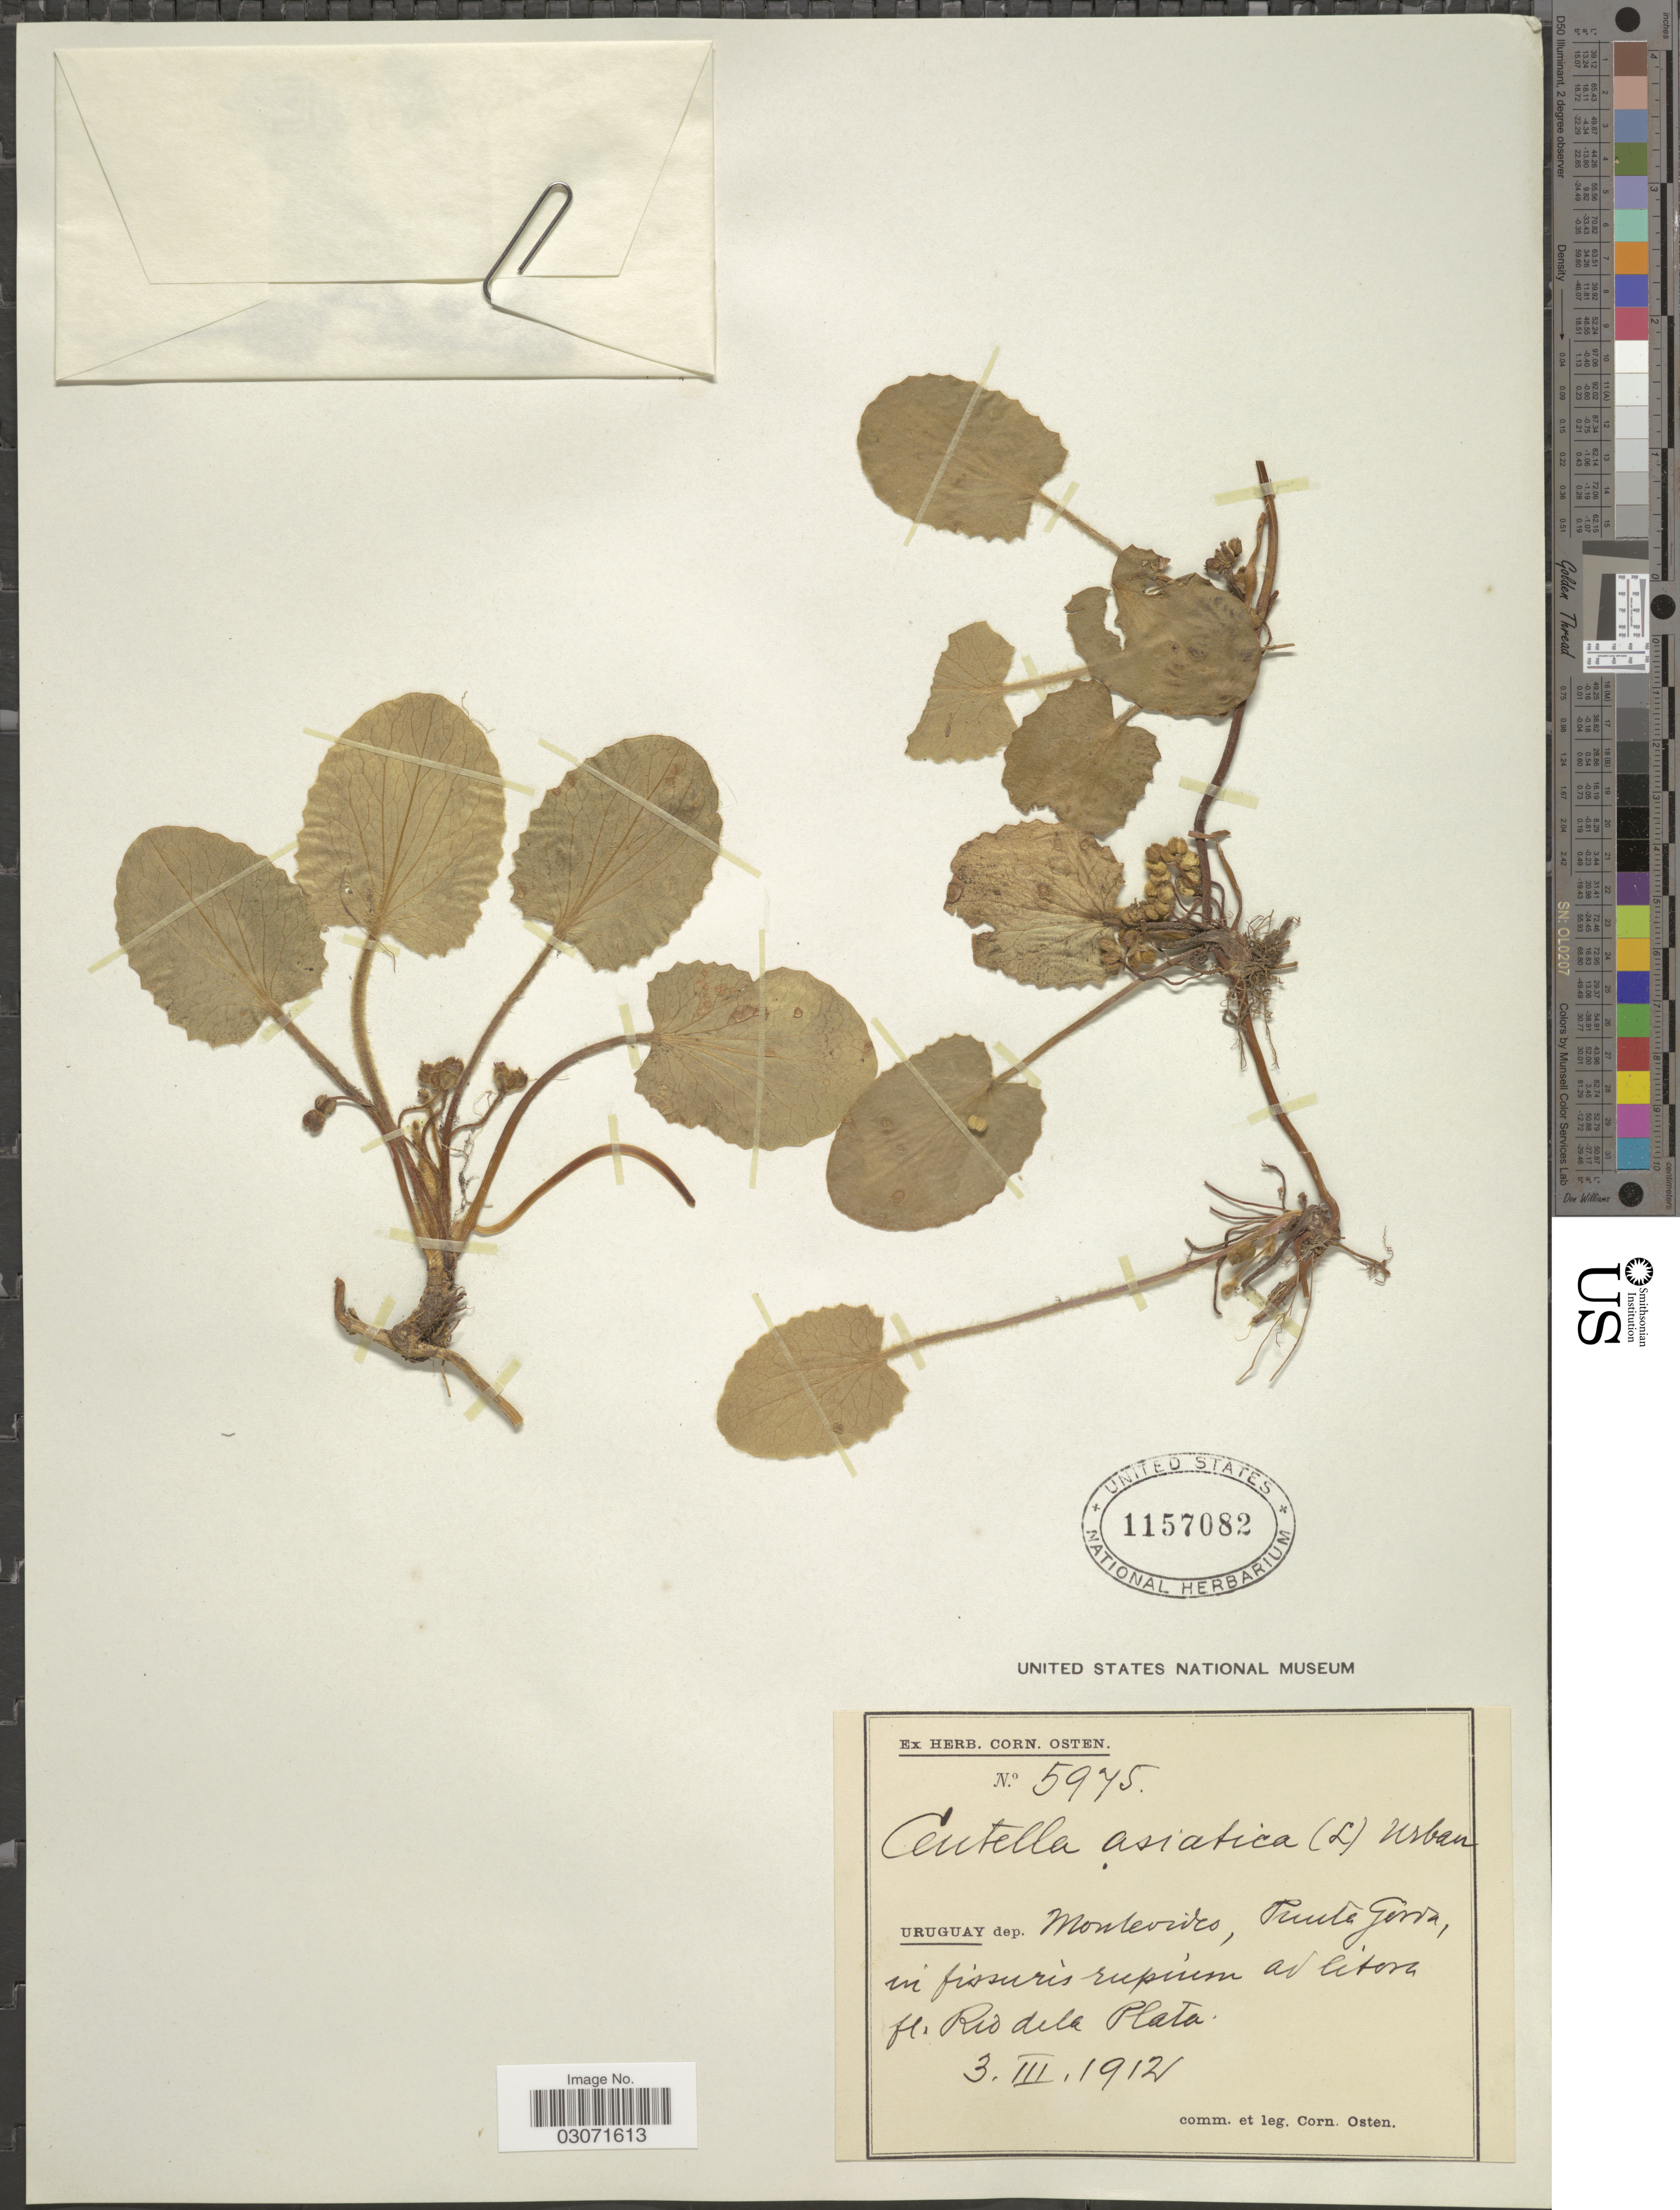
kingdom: Plantae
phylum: Tracheophyta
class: Magnoliopsida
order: Apiales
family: Apiaceae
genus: Centella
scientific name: Centella erecta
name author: (L. f.) Fernald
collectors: C. Osten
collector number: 5975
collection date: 1912-03-03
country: Uruguay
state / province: Montevideo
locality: Dep. Montevideo, Punta Gorda, in fissuris rupium ad litora fl. Rio dela Plata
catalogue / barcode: US 1157082